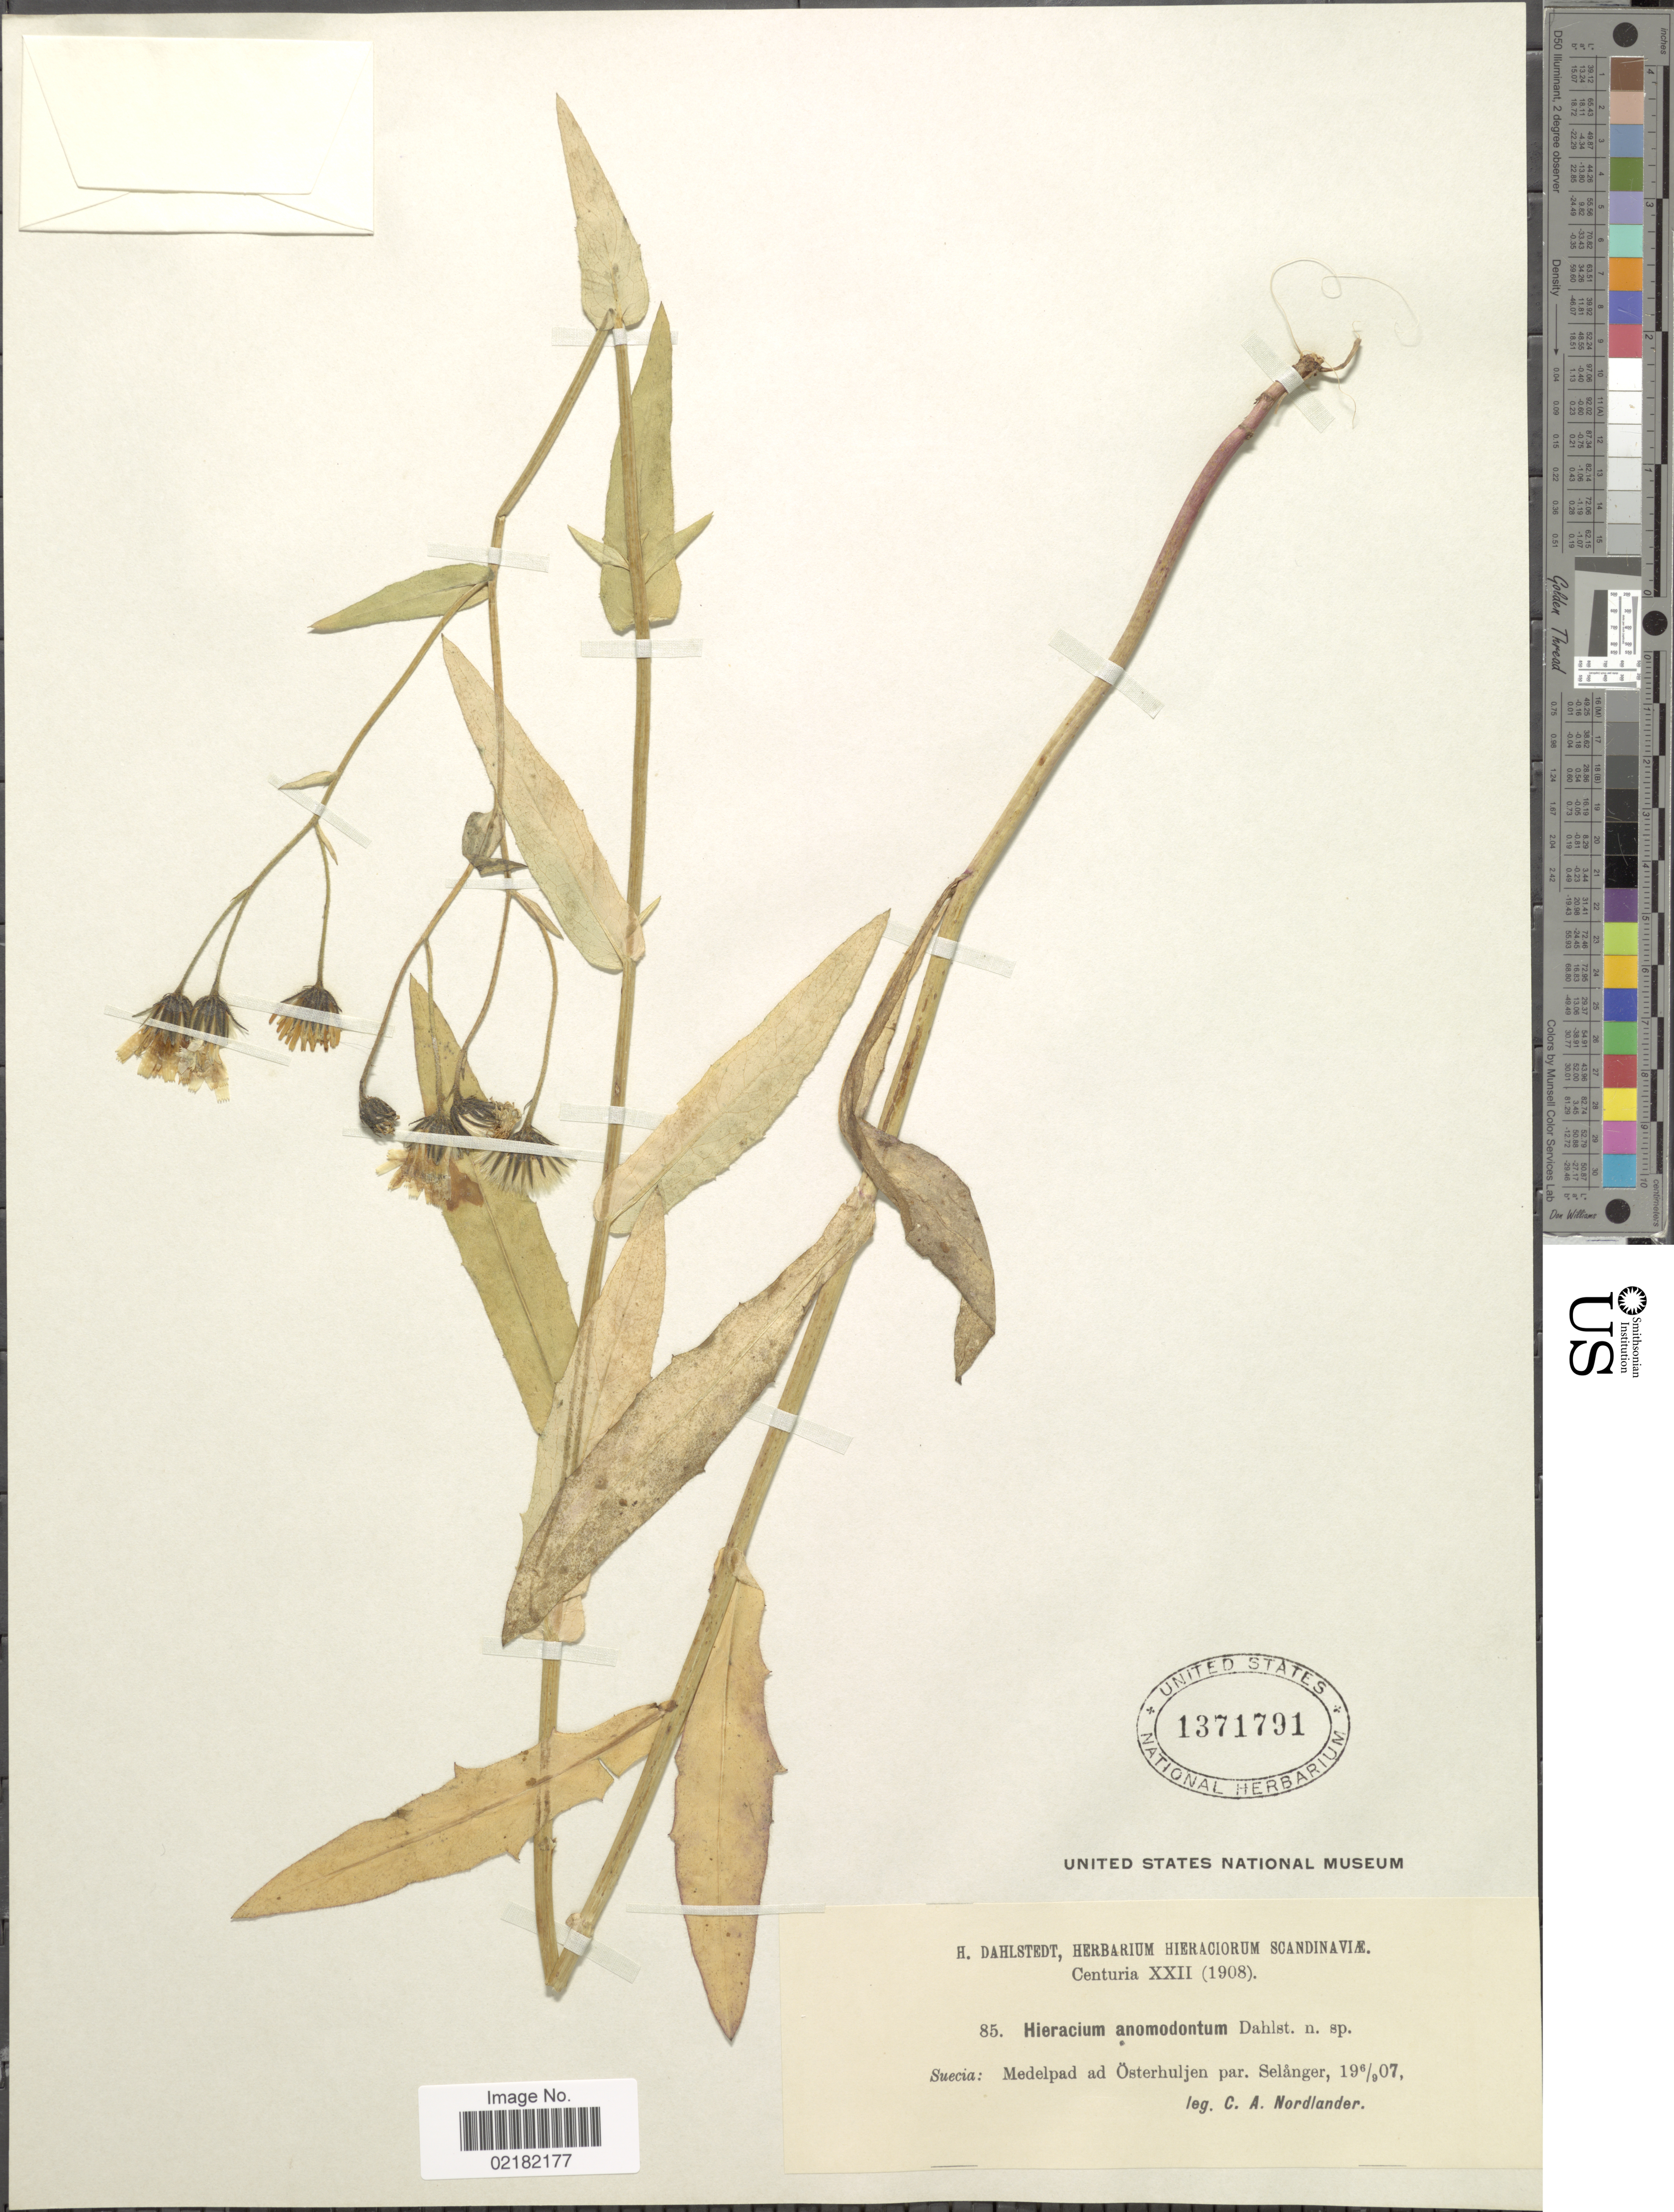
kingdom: Plantae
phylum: Tracheophyta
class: Magnoliopsida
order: Asterales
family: Asteraceae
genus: Hieracium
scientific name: Hieracium anomodontum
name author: Dahlst.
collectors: C. Nordlander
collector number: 85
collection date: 1907-09-06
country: Sweden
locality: Suecia: Medelpad ad Osterhuljen par. Selanger.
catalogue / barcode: US 1371791